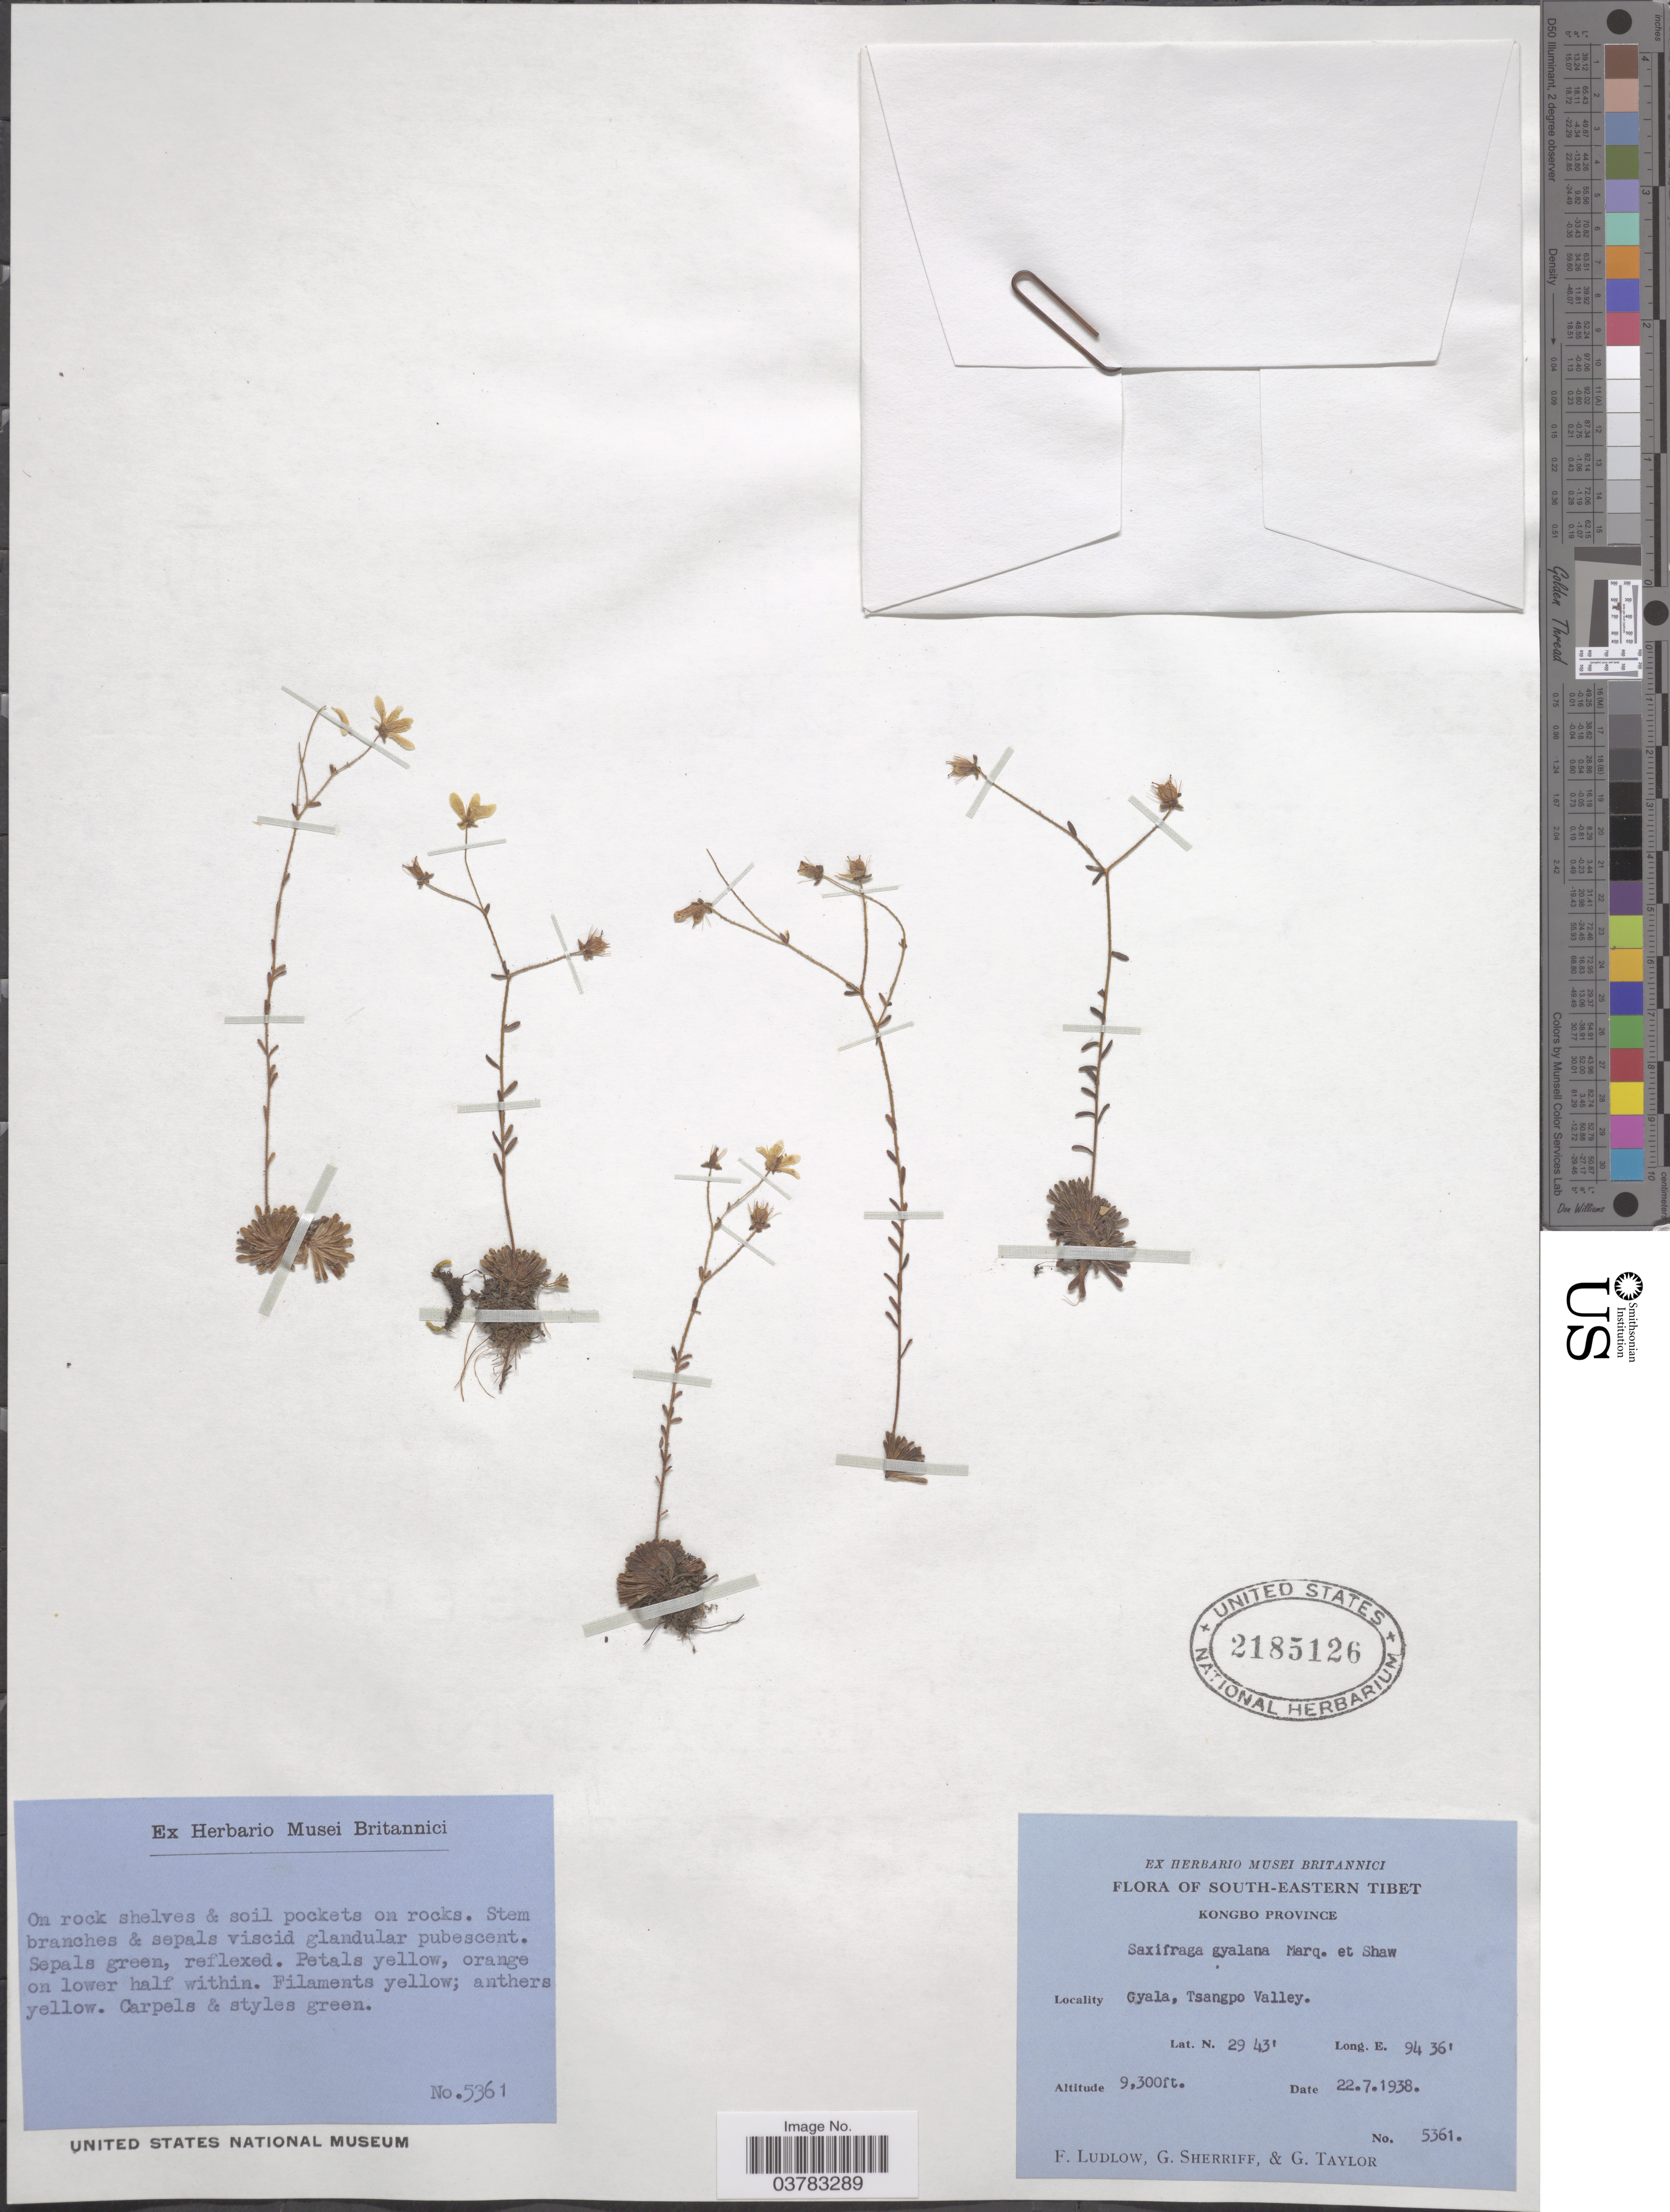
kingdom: Plantae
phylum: Tracheophyta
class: Magnoliopsida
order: Saxifragales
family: Saxifragaceae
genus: Saxifraga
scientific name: Saxifraga gyalana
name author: C. Marquand & Airy Shaw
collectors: F. Ludlow, G. Sherriff & G. Taylor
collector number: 5361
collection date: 1938-07-22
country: China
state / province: Xizang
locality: South-Eastern Tibet. Kongbo Province. Gyala, Tsangpo Valley.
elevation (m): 2835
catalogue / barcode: US 2185126